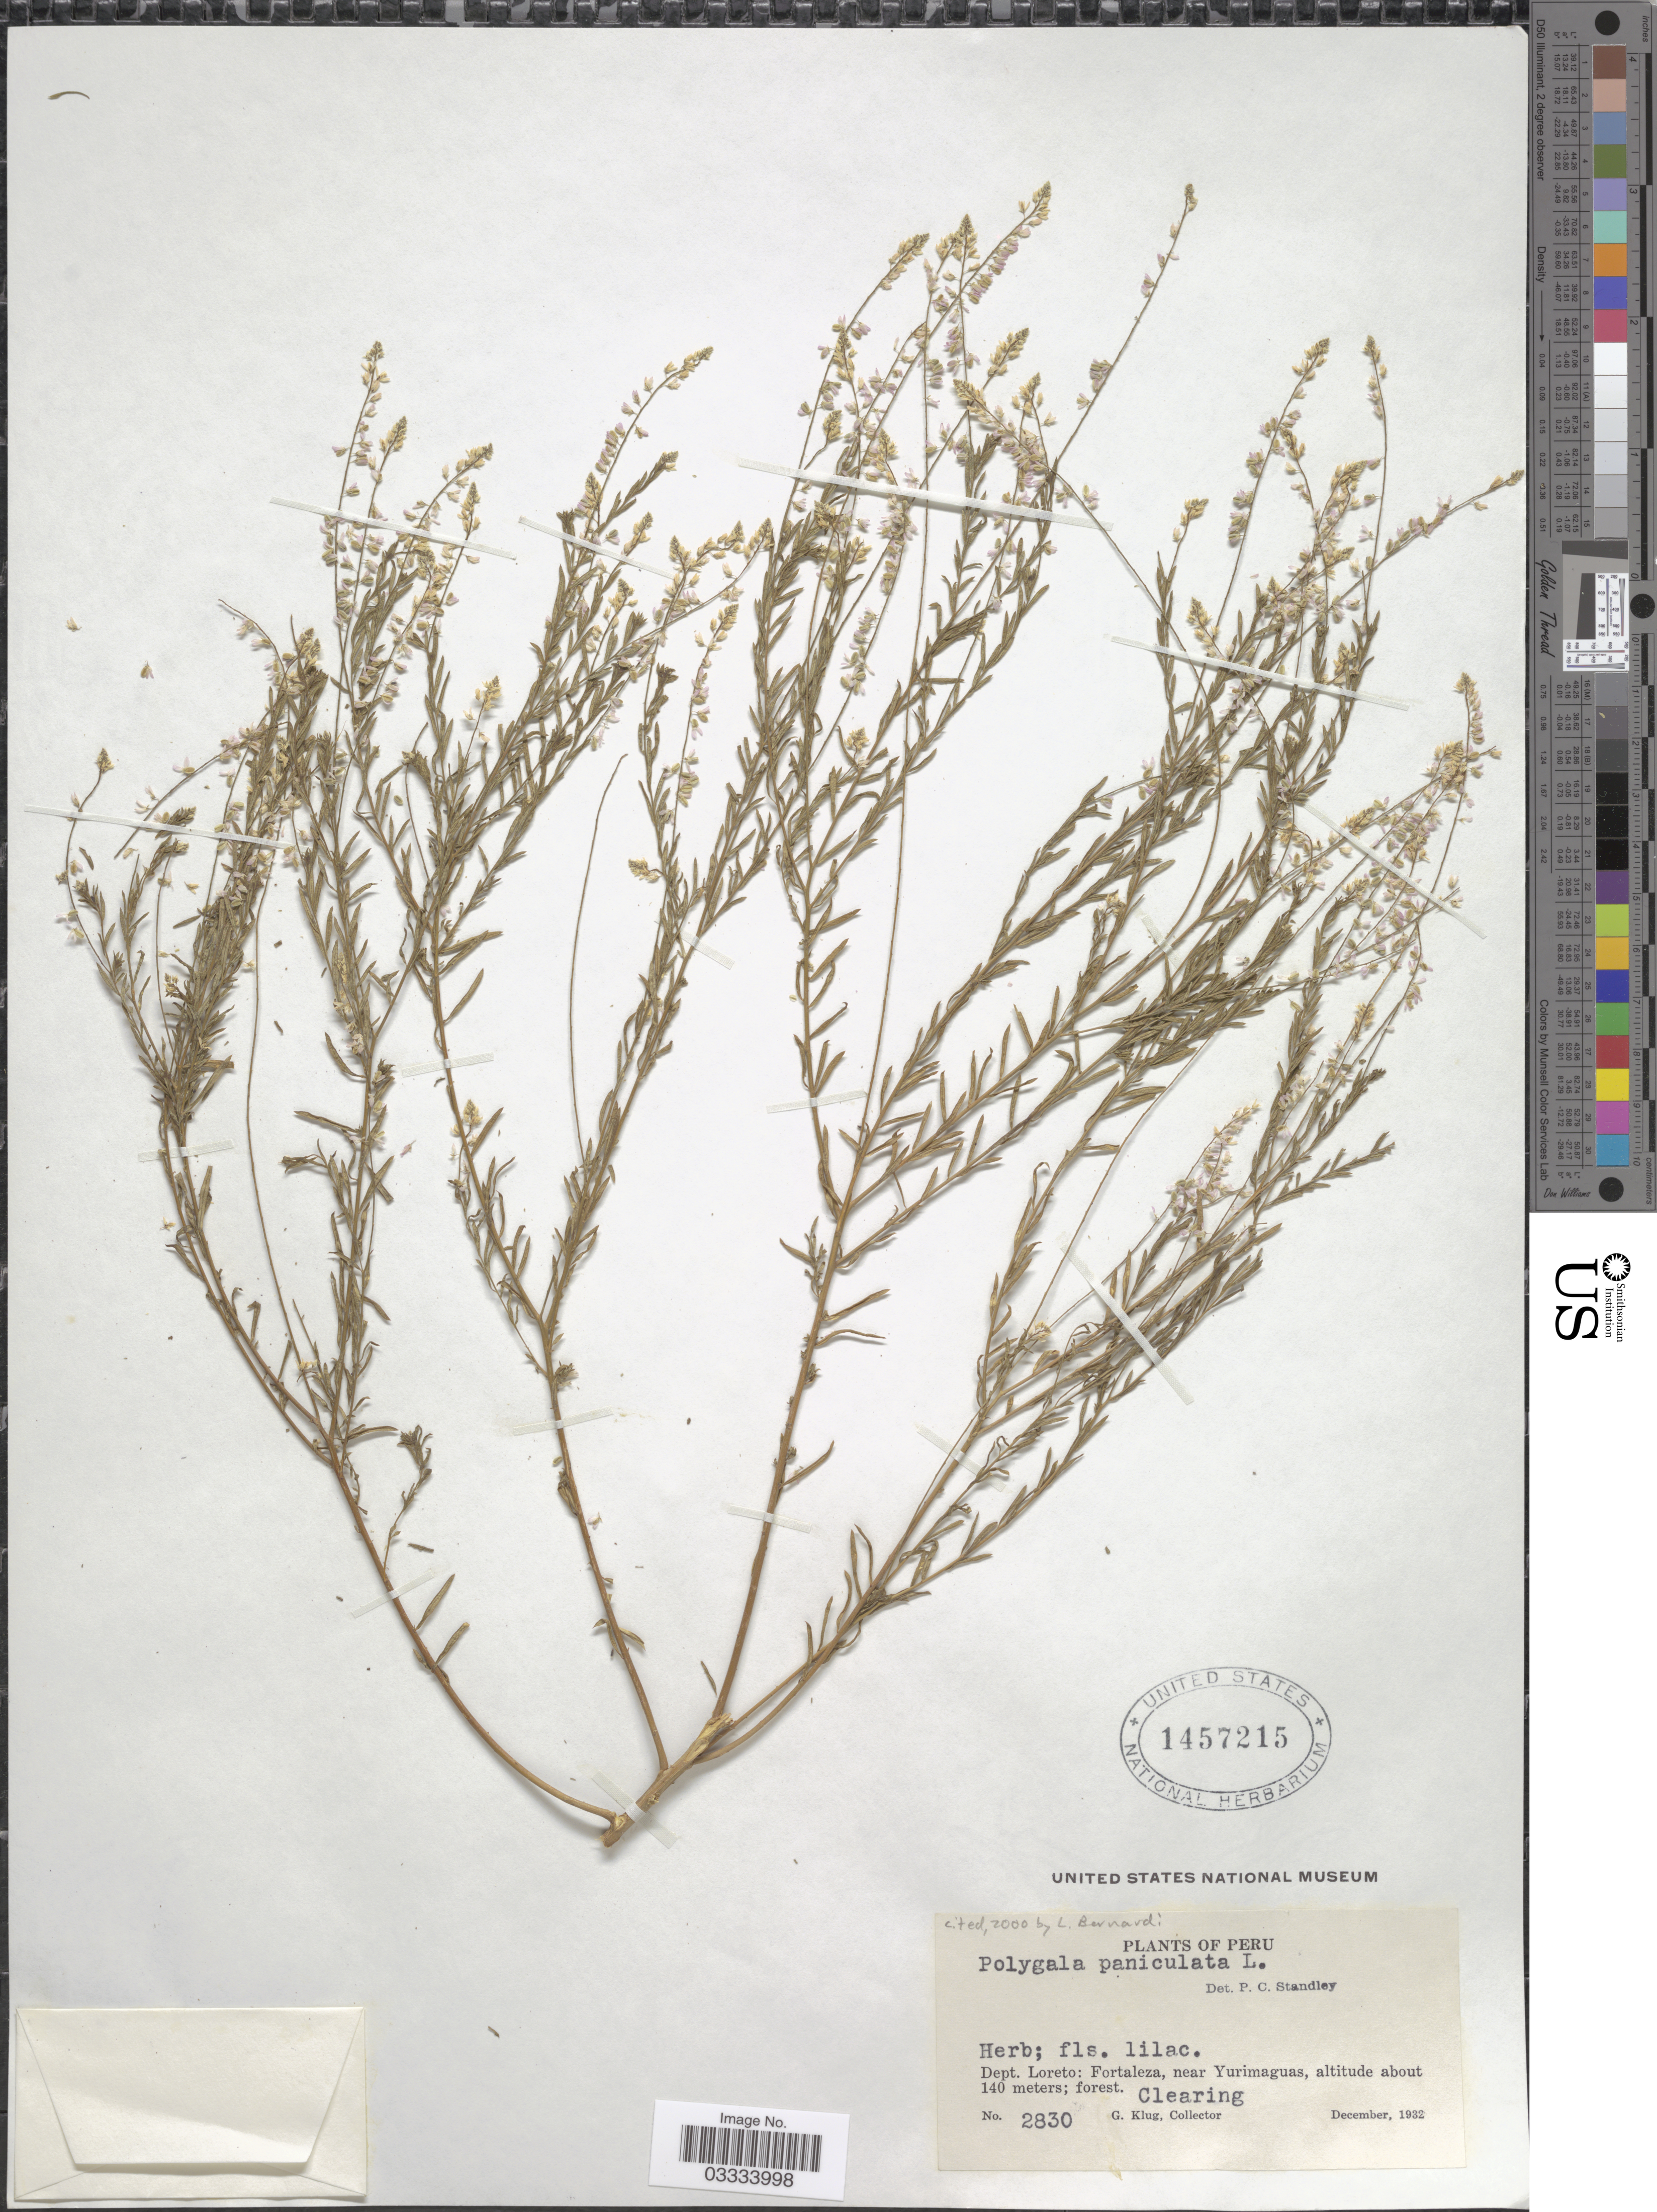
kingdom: Plantae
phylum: Tracheophyta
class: Magnoliopsida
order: Fabales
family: Polygalaceae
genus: Polygala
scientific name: Polygala paniculata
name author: L.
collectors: G. Klug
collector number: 2830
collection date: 1932-12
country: Peru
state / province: Loreto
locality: Dept. Loreto: Fortaleza, near Yurimaguas.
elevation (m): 140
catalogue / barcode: US 1457215